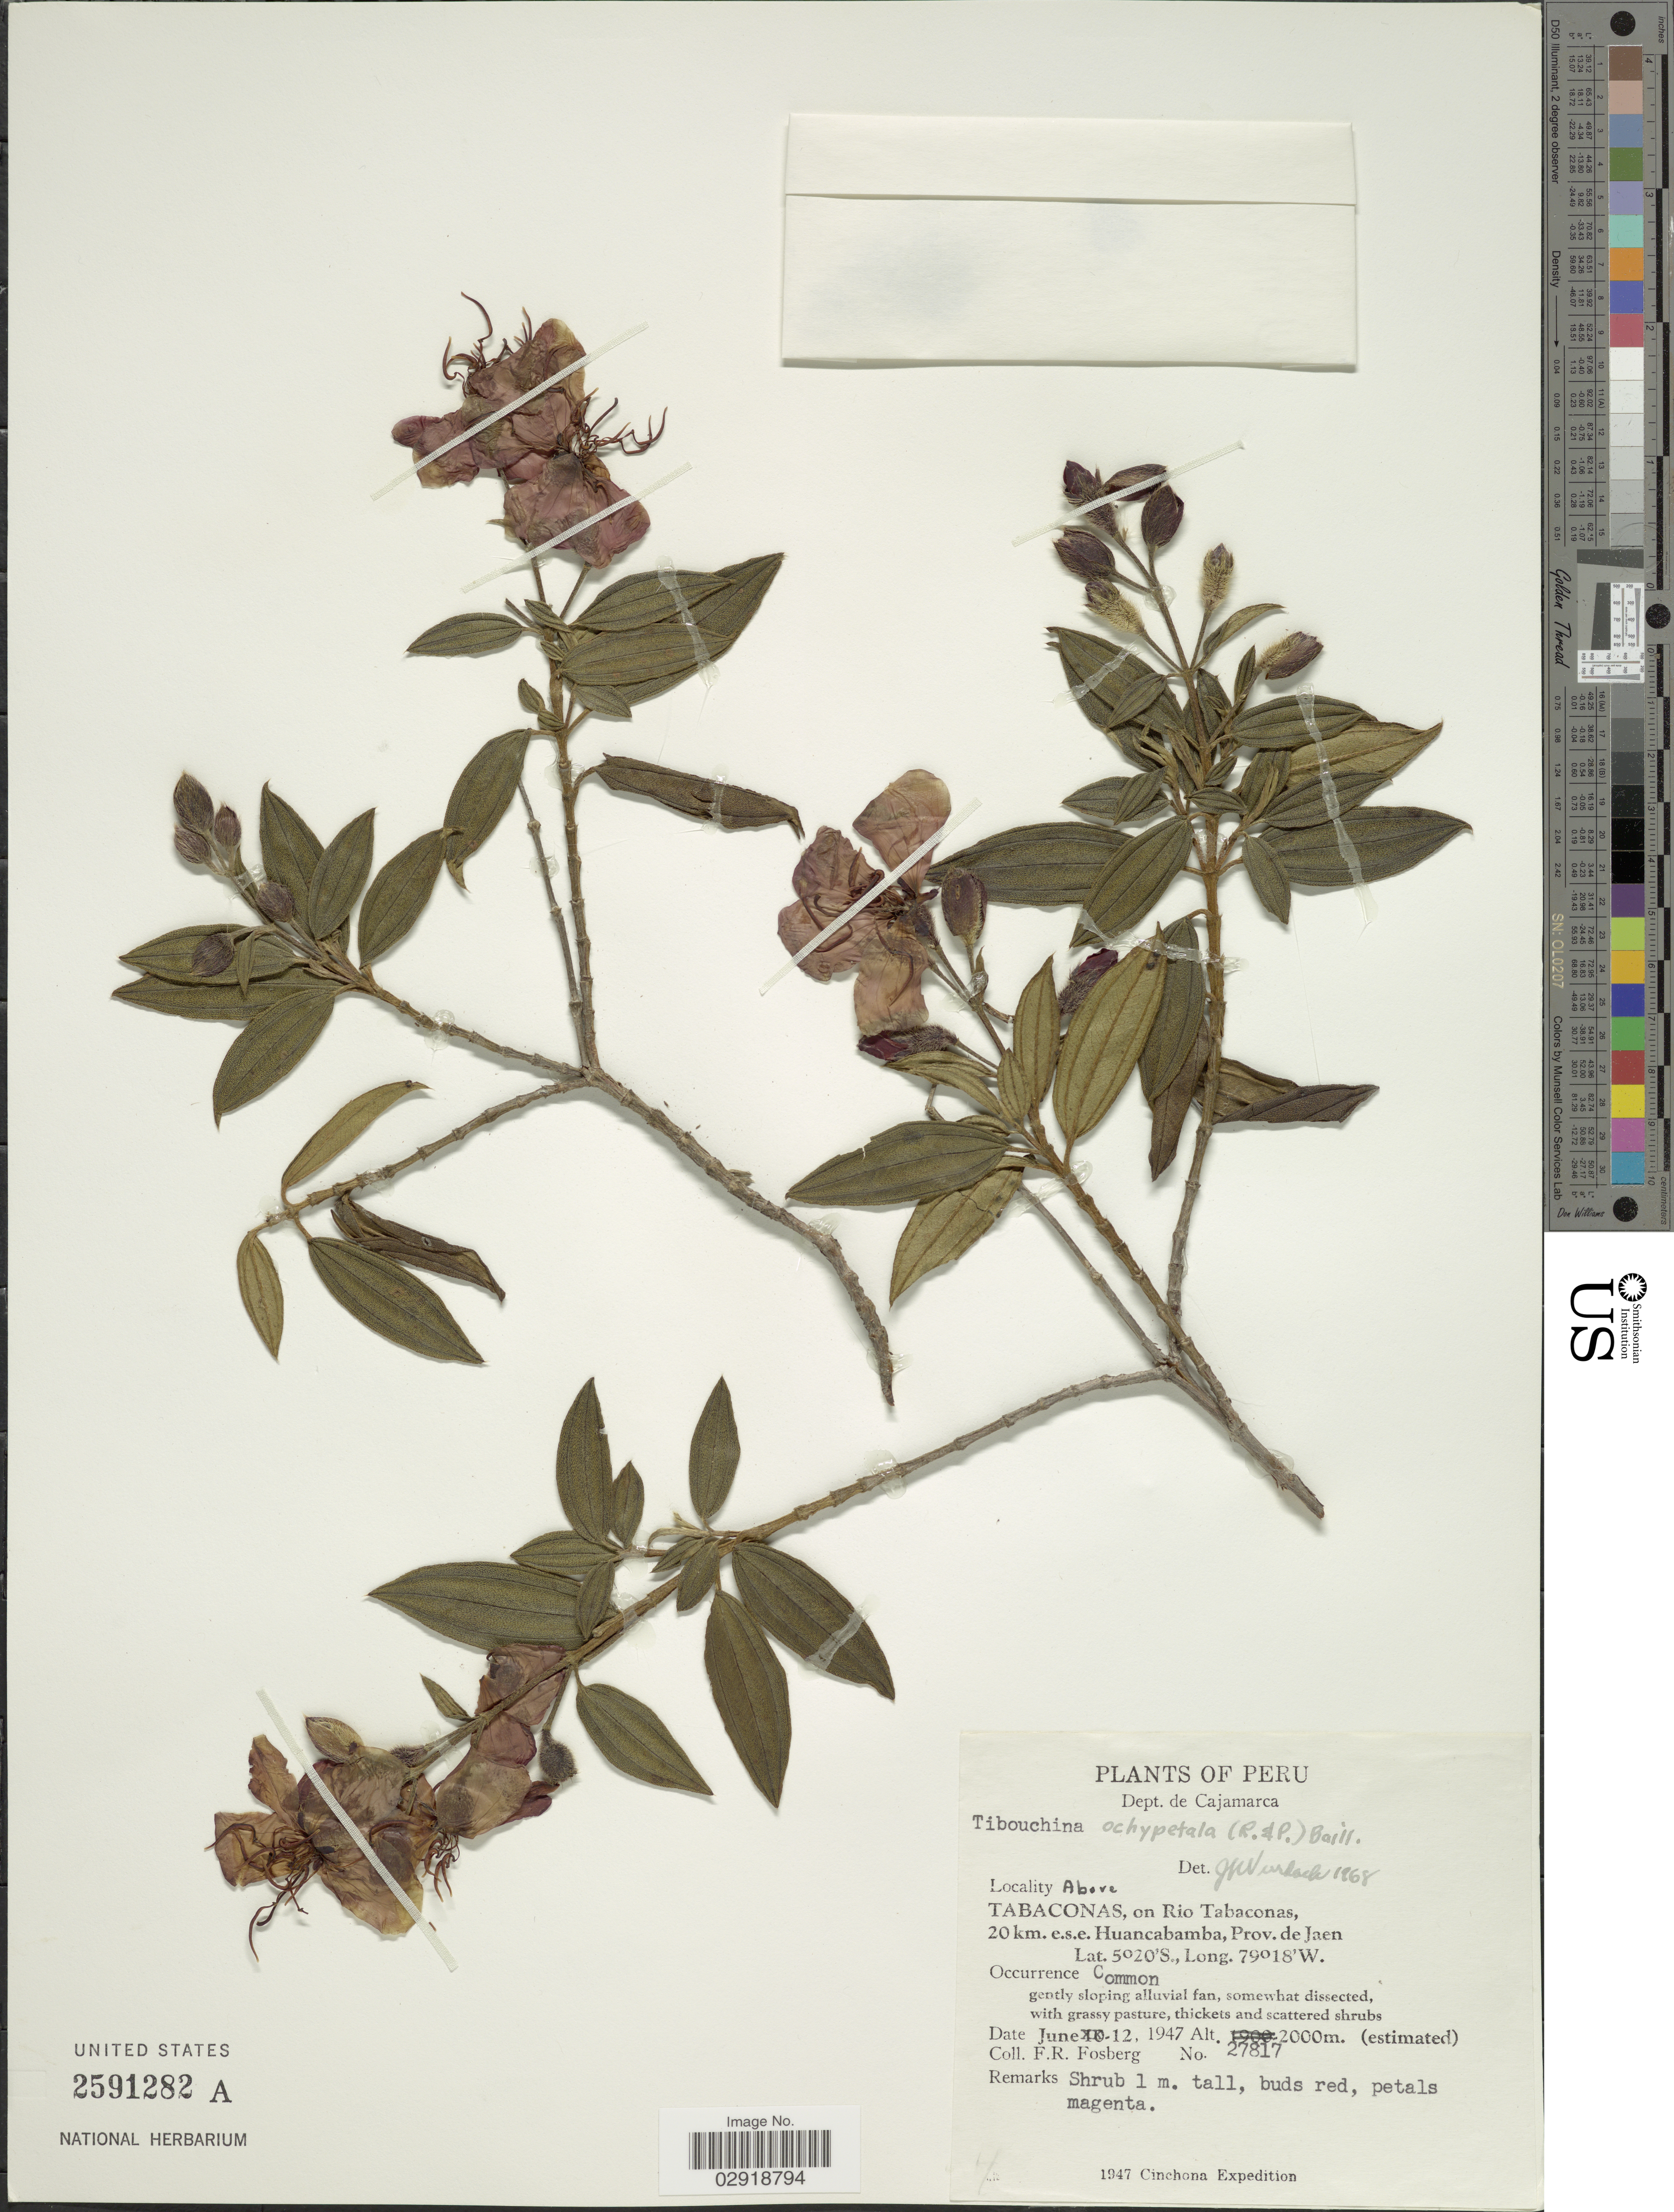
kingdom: Plantae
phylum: Tracheophyta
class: Magnoliopsida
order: Myrtales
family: Melastomataceae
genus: Pleroma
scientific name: Pleroma ochypetalum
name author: (Ruiz & Pav.) D. Don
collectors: F. R. Fosberg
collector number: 27817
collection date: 1947-06-12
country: Peru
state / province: Cajamarca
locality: Dept. de Cajamarca. Above Tabaconas, on Rio Tabaconas, 20 km. e.s.e. Huancabamba, Prov. de Jaen.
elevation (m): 2000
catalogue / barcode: US 2591282A